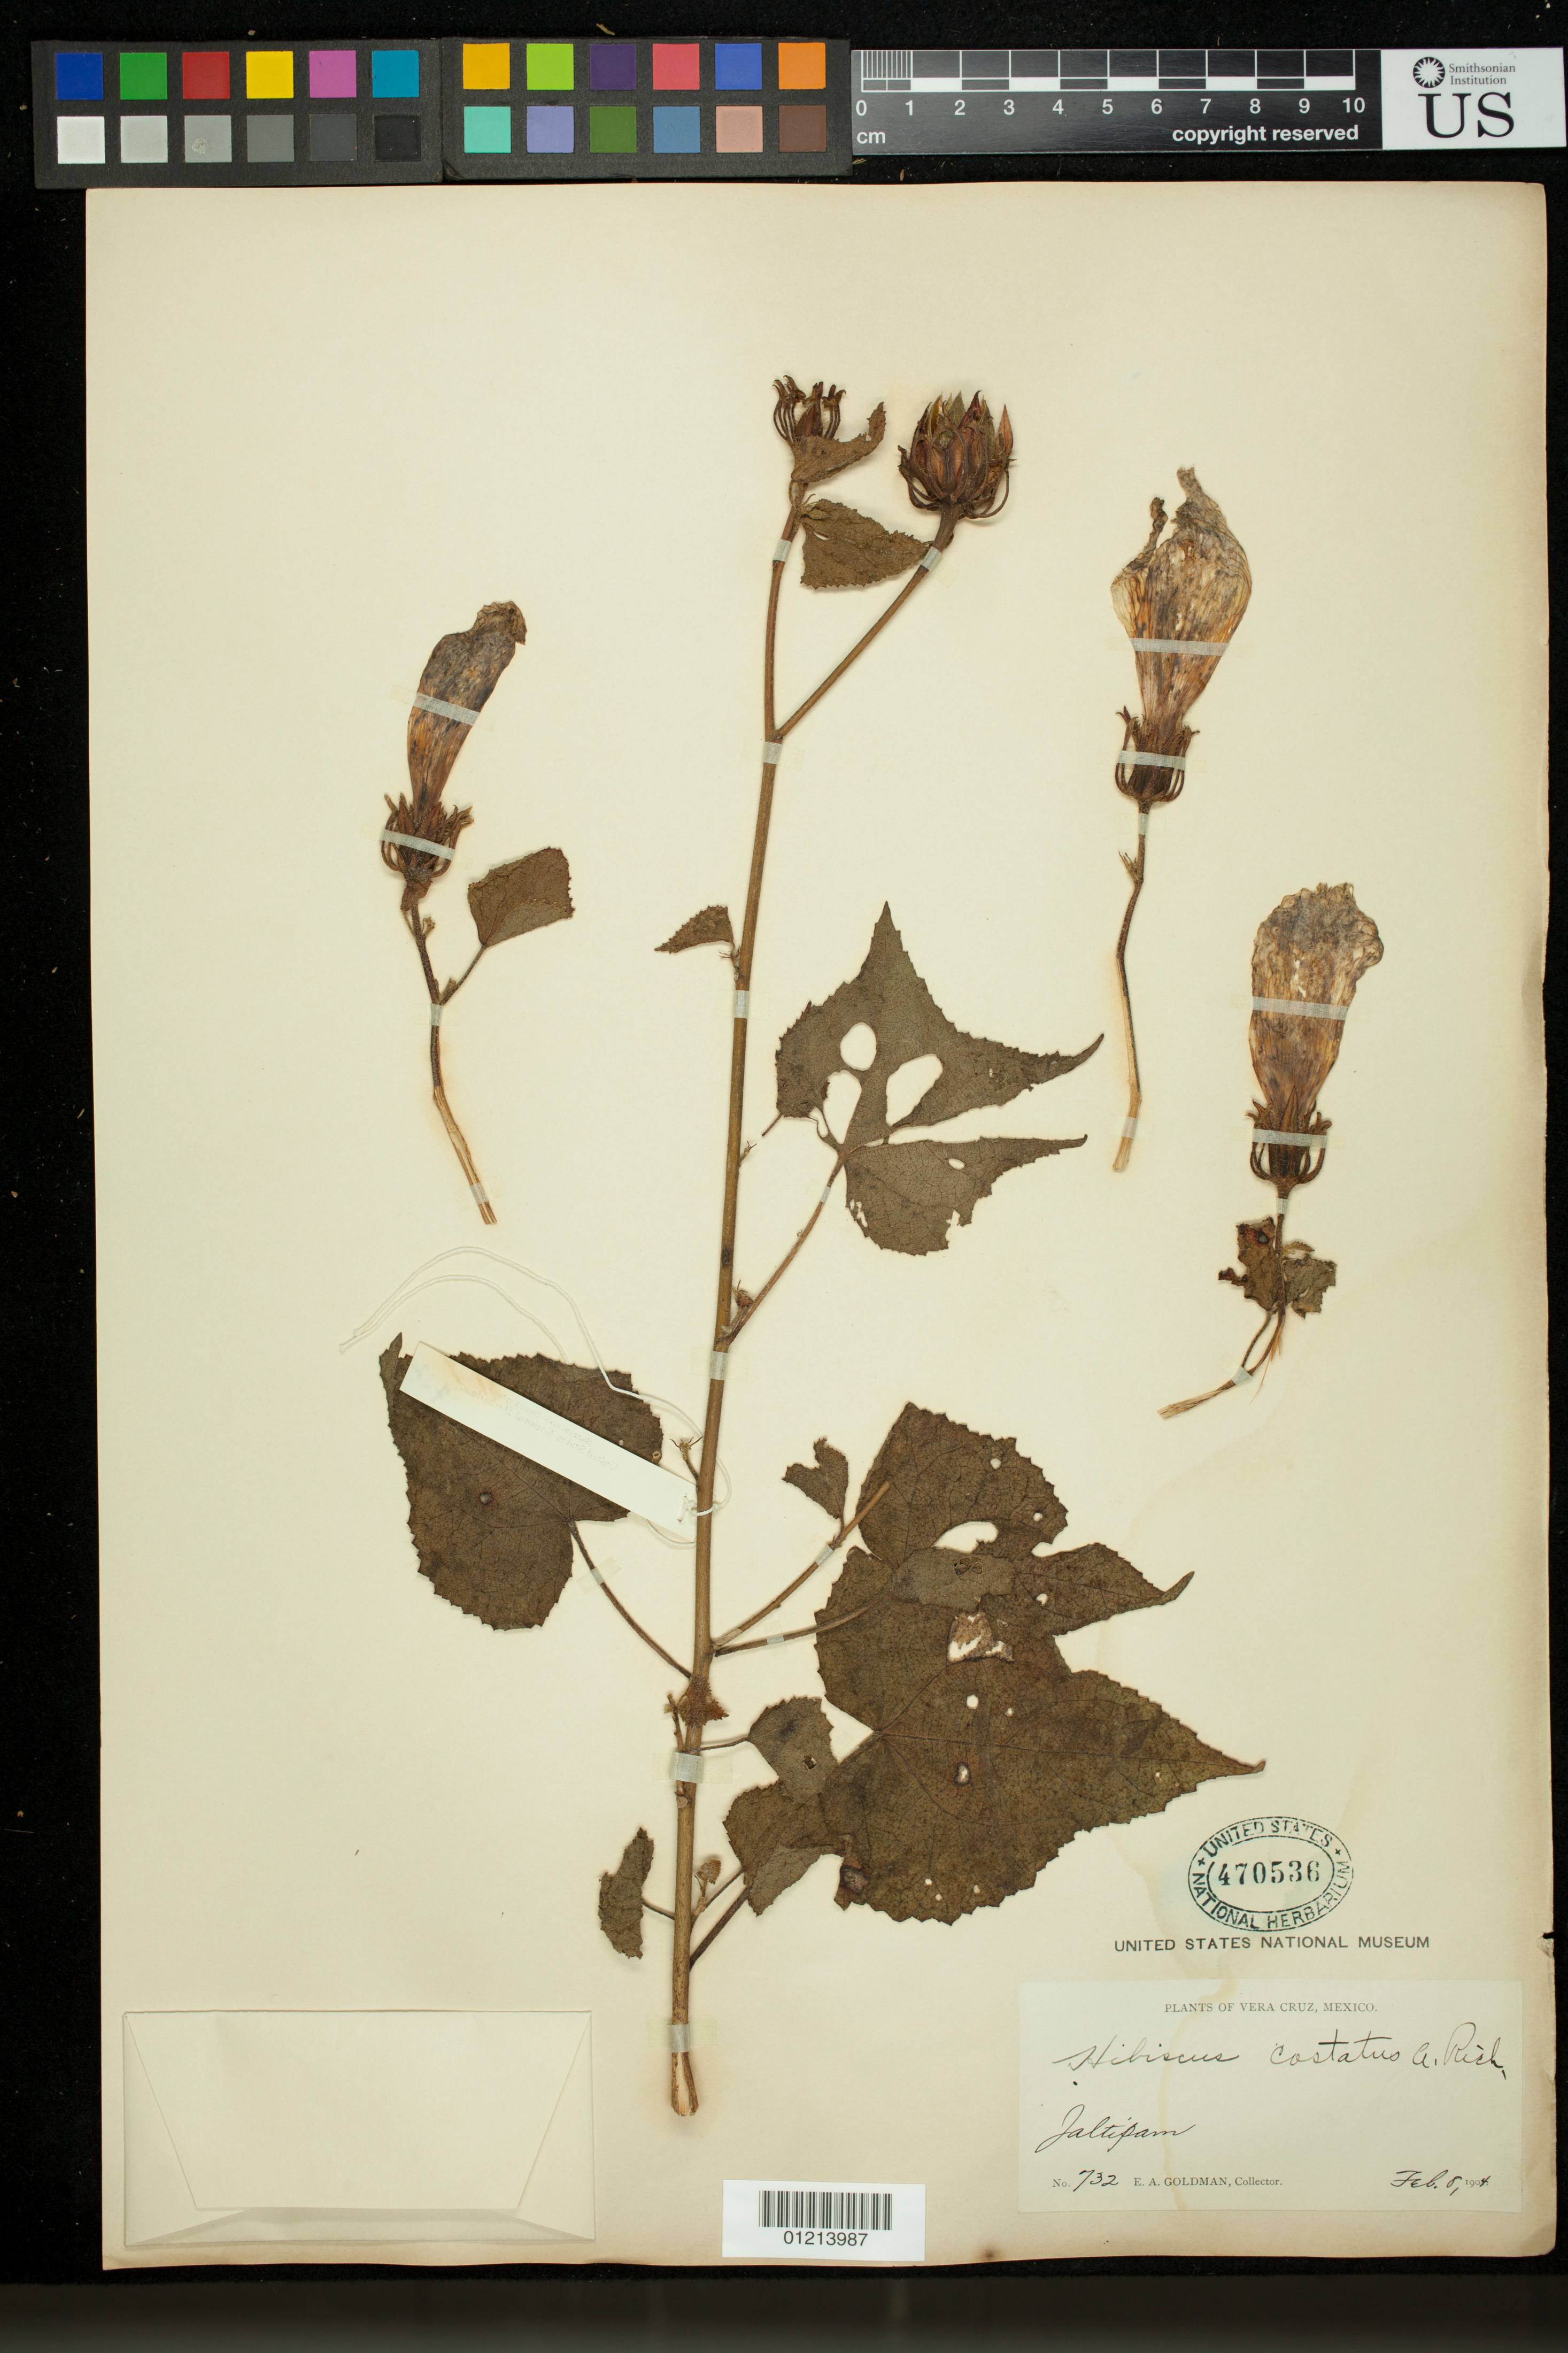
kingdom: Plantae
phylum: Tracheophyta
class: Magnoliopsida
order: Malvales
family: Malvaceae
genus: Sabdariffa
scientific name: Sabdariffa costata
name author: (A. Rich.) M.M. Hanes & R.L. Barrett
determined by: Dorr, Laurence J., Curator (BOT), Smithsonian Institution - National Museum of Natural History (UNITED STATES)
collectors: E. A. Goldman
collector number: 732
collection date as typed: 02 Aug 1904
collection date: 1904-08-02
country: Mexico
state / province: Veracruz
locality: Jaltipan.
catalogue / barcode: US 470536